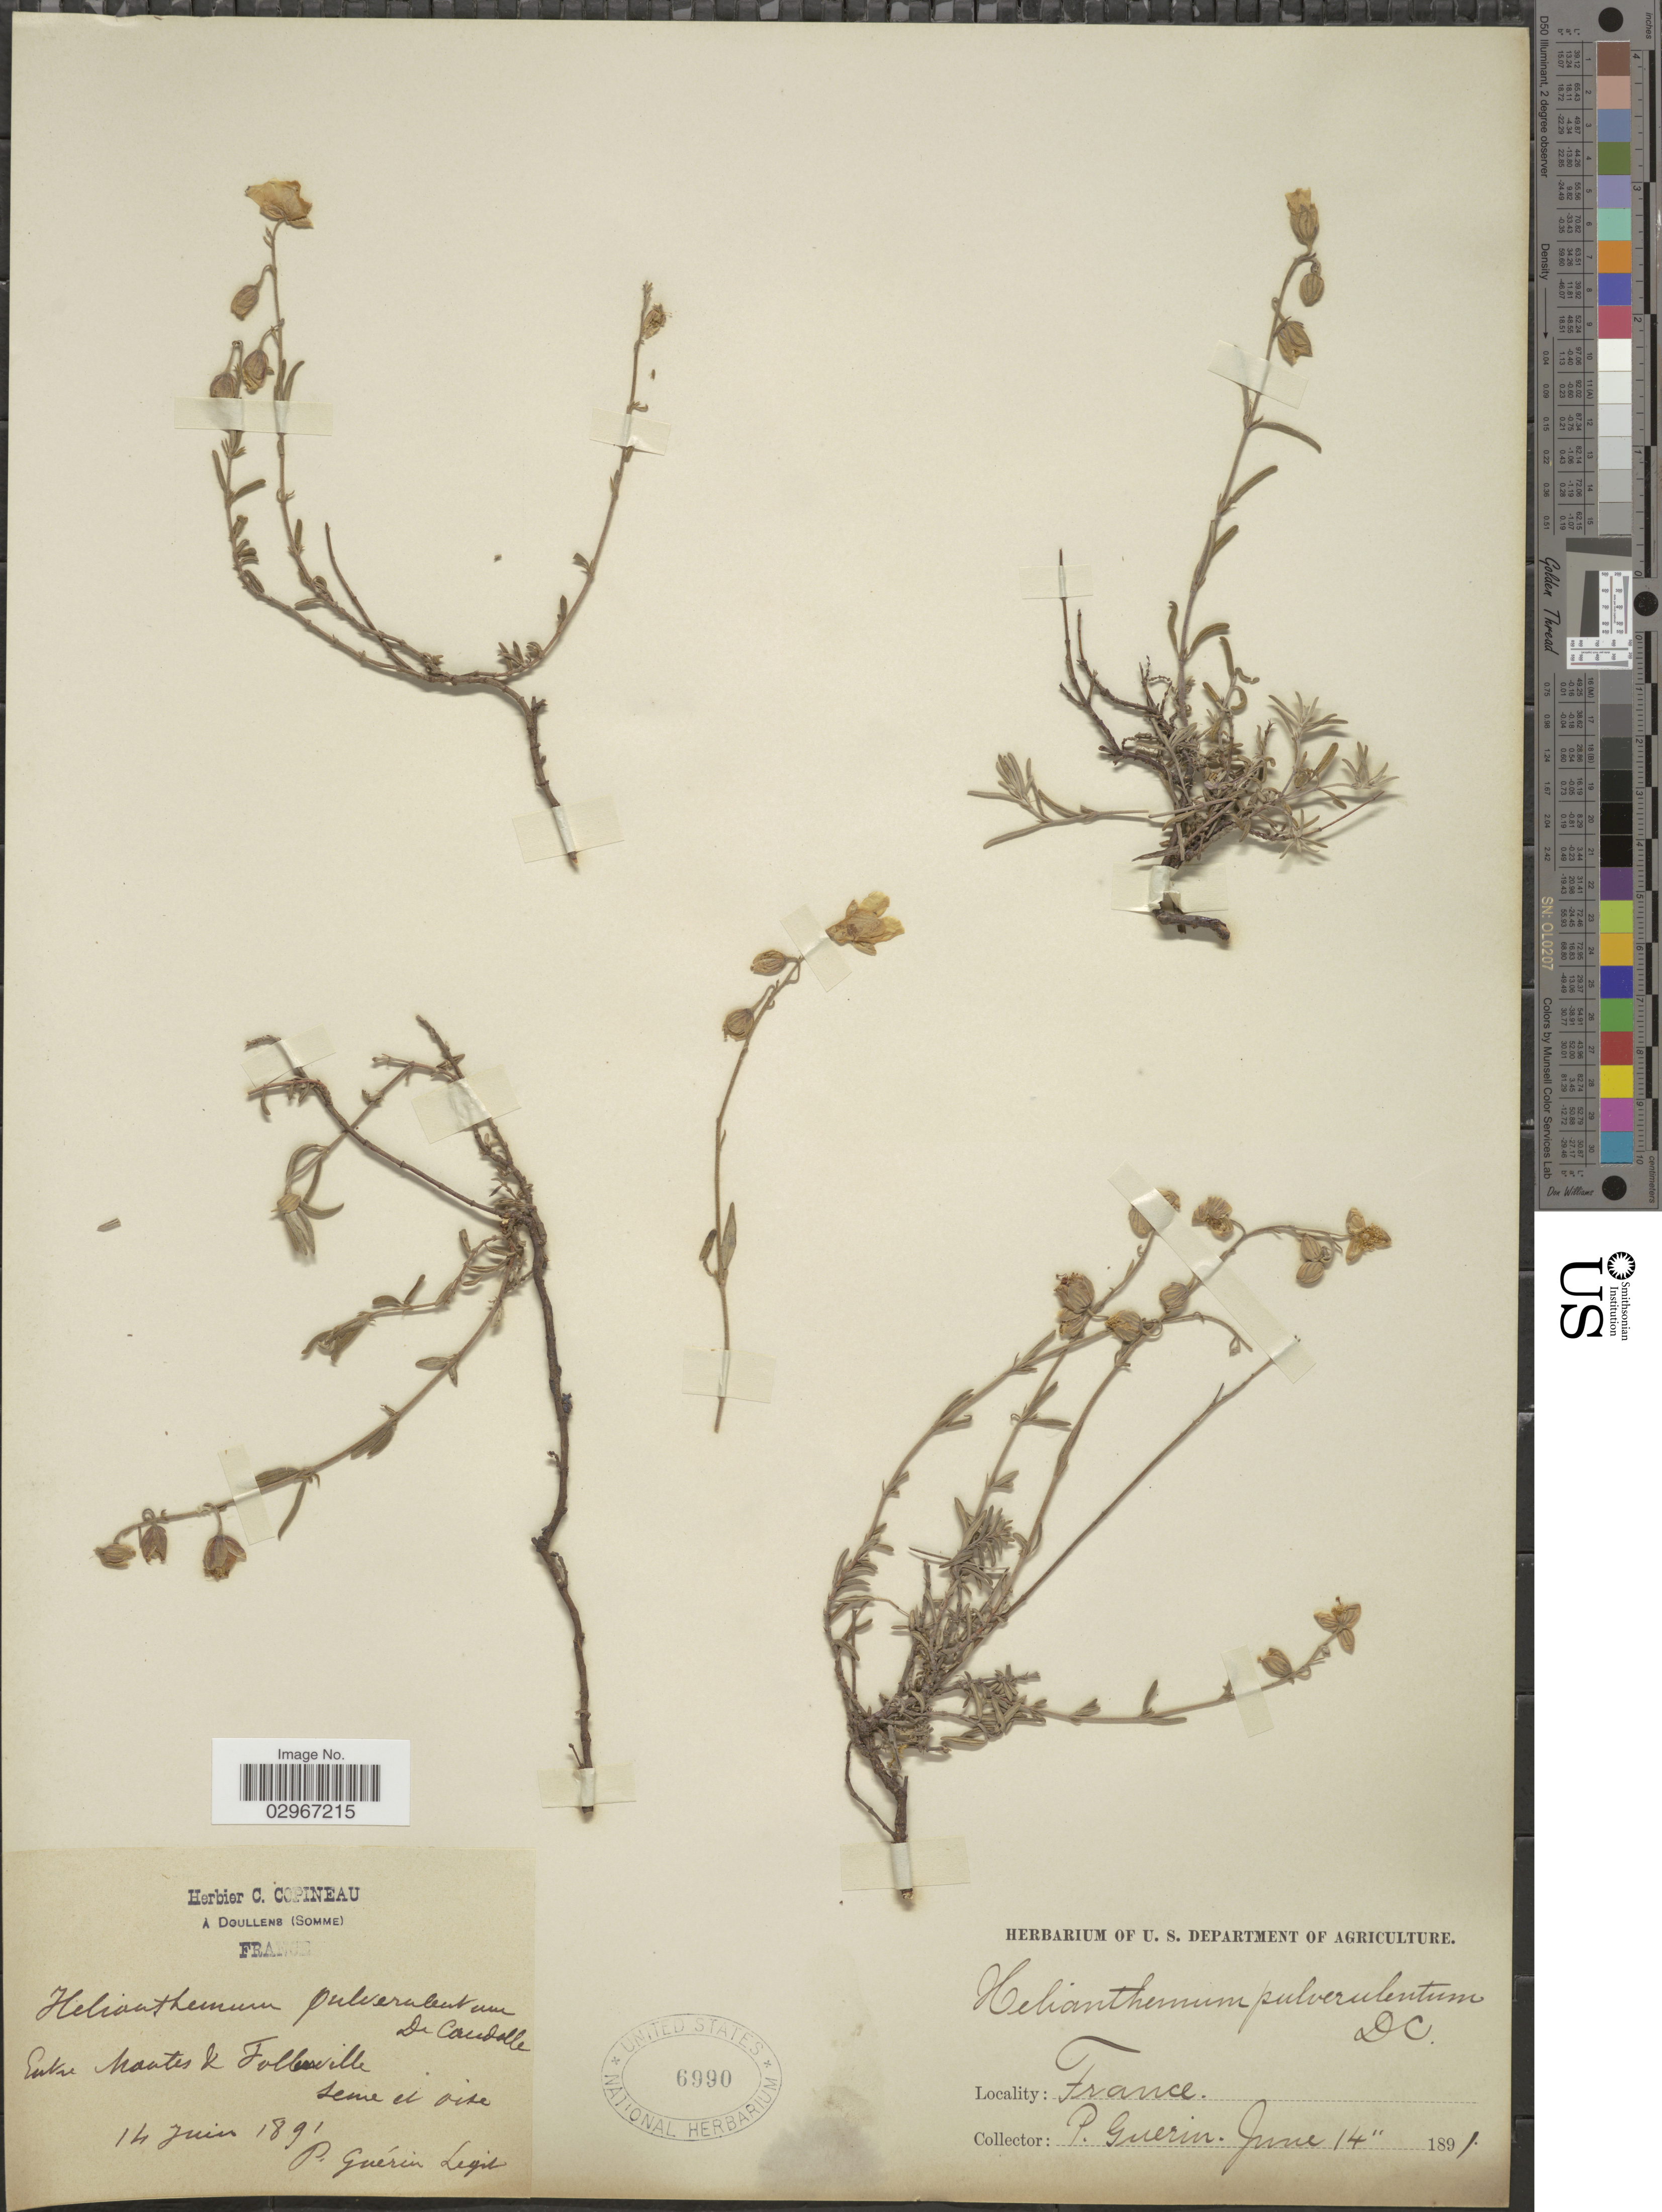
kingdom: Plantae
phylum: Tracheophyta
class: Magnoliopsida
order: Malvales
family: Cistaceae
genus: Helianthemum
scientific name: Helianthemum x pulverulentum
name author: (Pourr.) DC.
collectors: P. Guerin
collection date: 1891-06-14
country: France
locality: Entre hautes de Folleville, Senne et Oise.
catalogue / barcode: US 6990